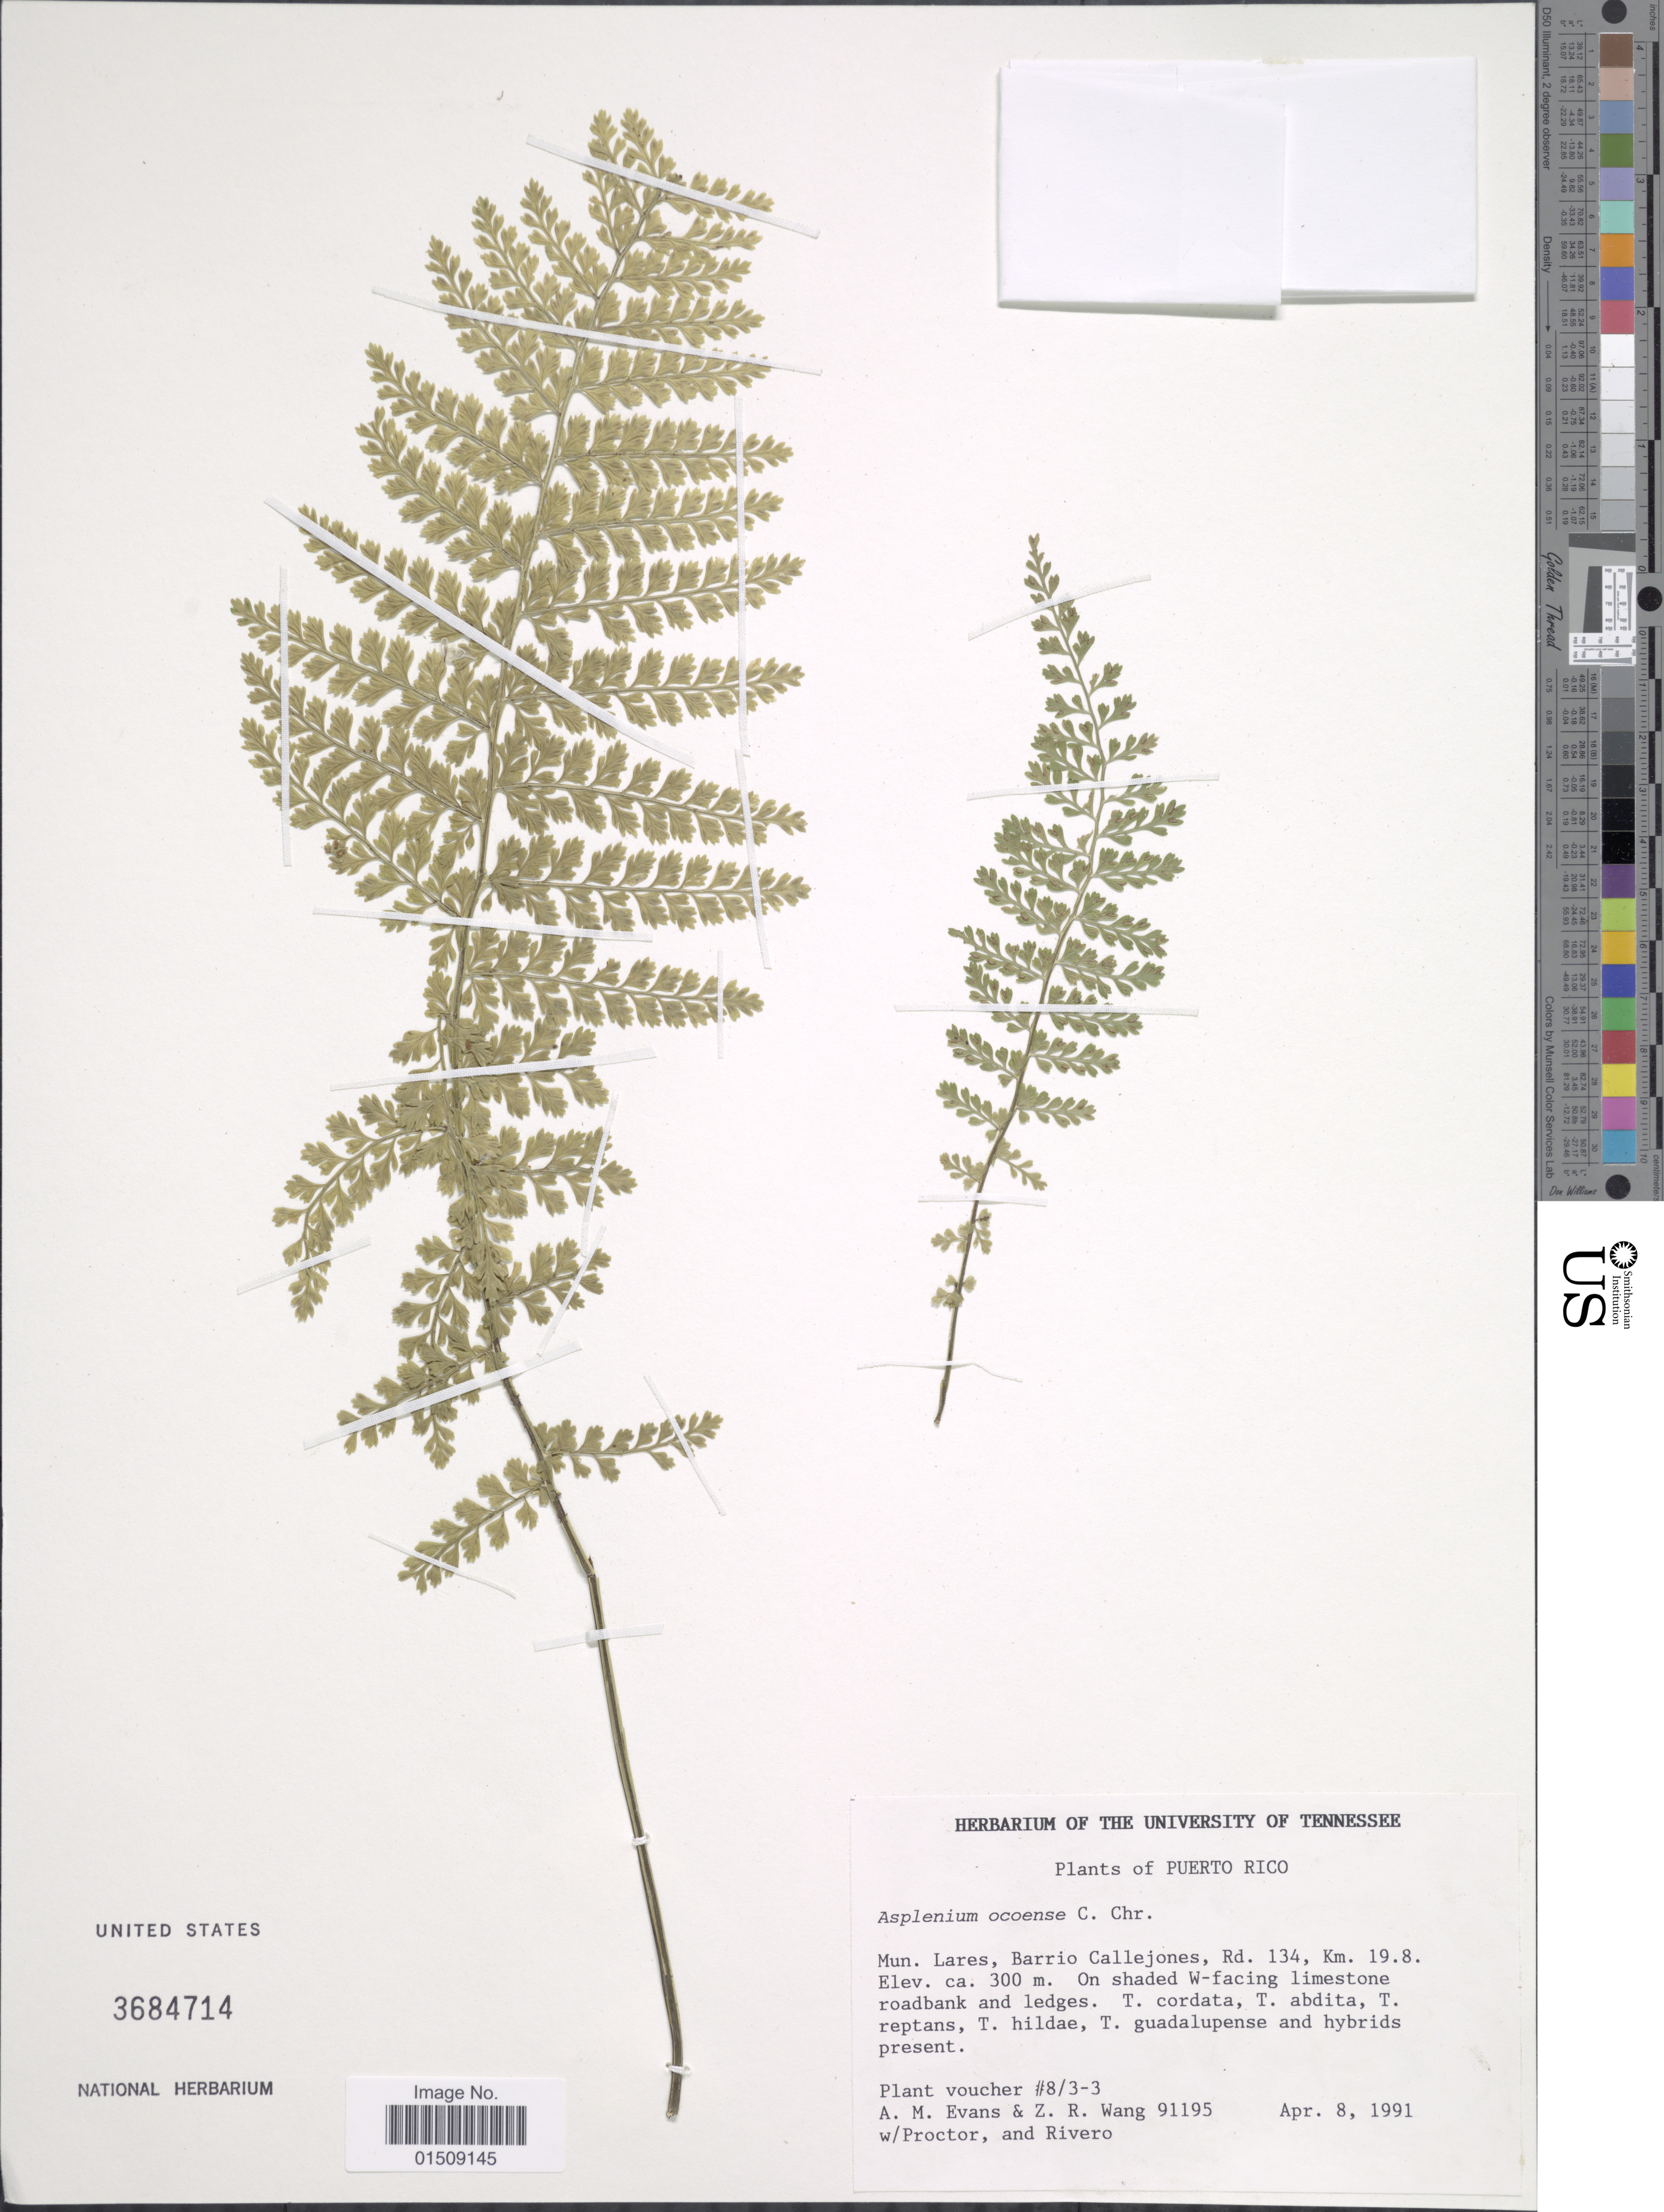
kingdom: Plantae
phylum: Tracheophyta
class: Polypodiopsida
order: Polypodiales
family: Aspleniaceae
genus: Asplenium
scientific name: Asplenium ocoense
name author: C. Chr.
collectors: A. M. Evans, Z. R. Wang, -- Proctor & -. Rivero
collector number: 91195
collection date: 1991-04-08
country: Puerto Rico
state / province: Lares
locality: Mun. Lares, Barrio Callejones, Rd. 134, Km. 19.8.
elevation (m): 300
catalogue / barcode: US 3684714